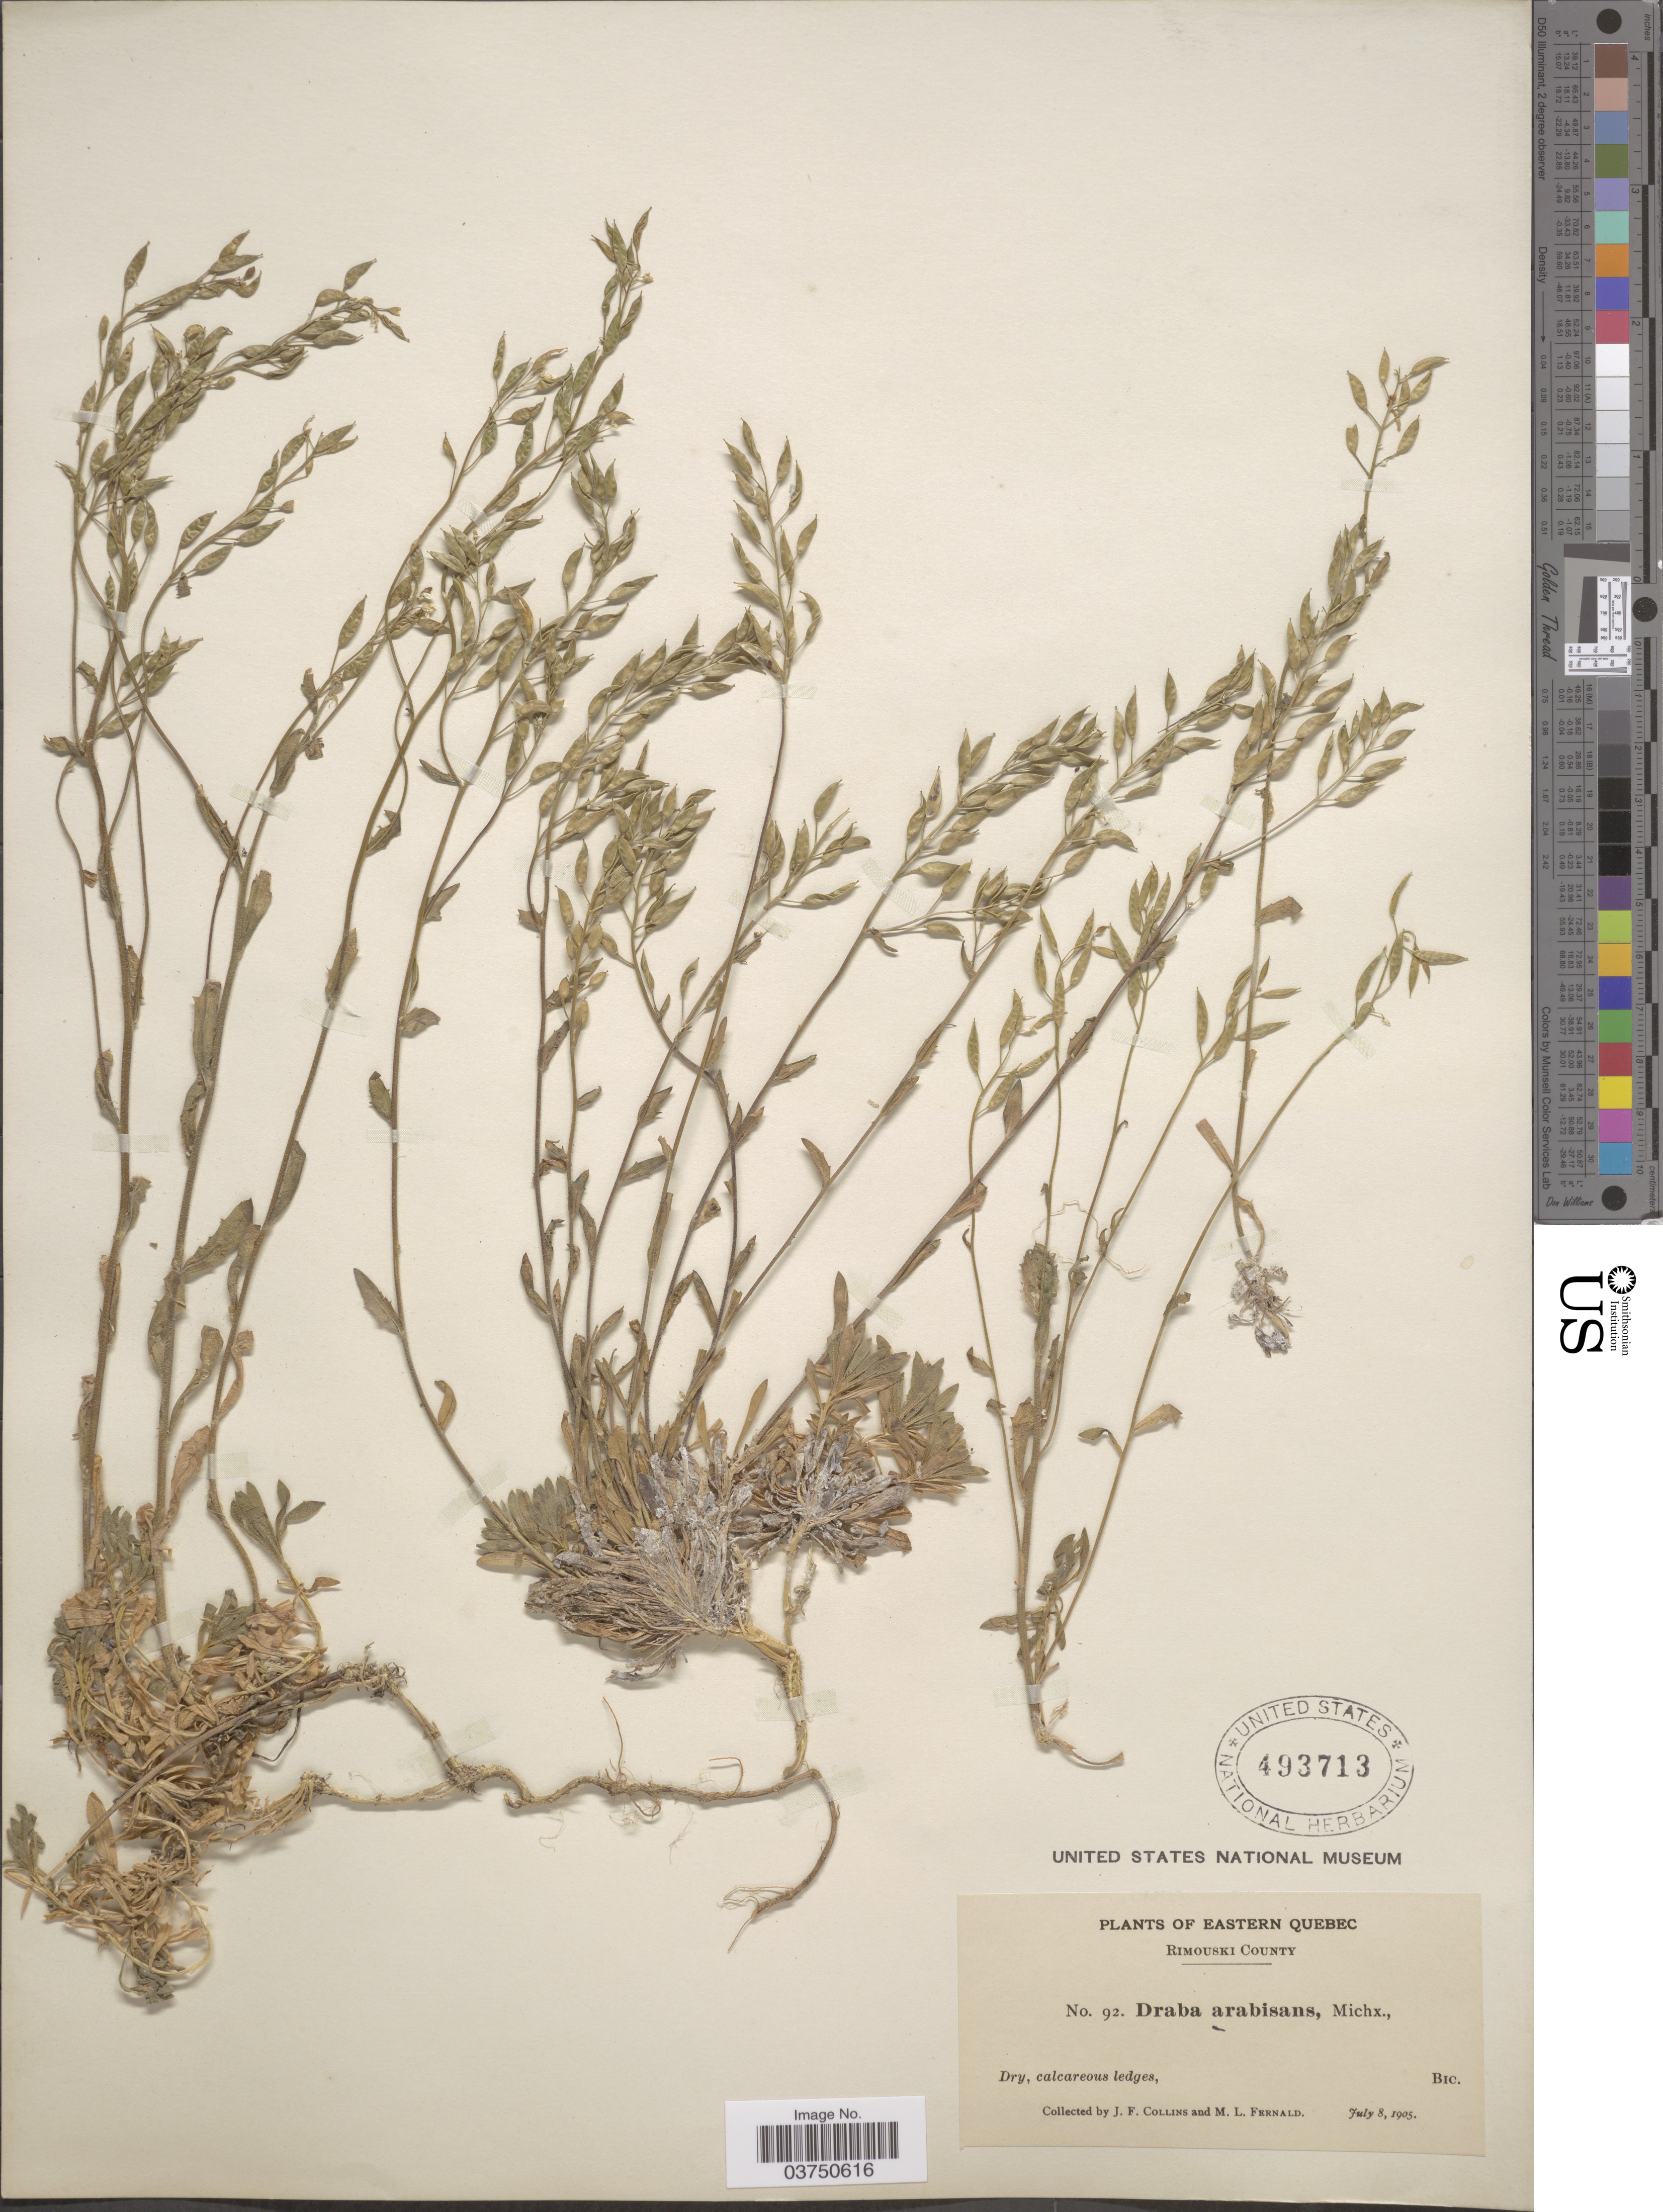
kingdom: Plantae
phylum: Tracheophyta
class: Magnoliopsida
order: Brassicales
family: Brassicaceae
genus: Draba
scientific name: Draba arabisans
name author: Michx.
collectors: J. Collins & M. L. Fernald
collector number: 92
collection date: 1905-07-08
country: Canada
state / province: Quebec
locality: Eastern Quebec. Rimouski County. Bic.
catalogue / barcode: US 493713